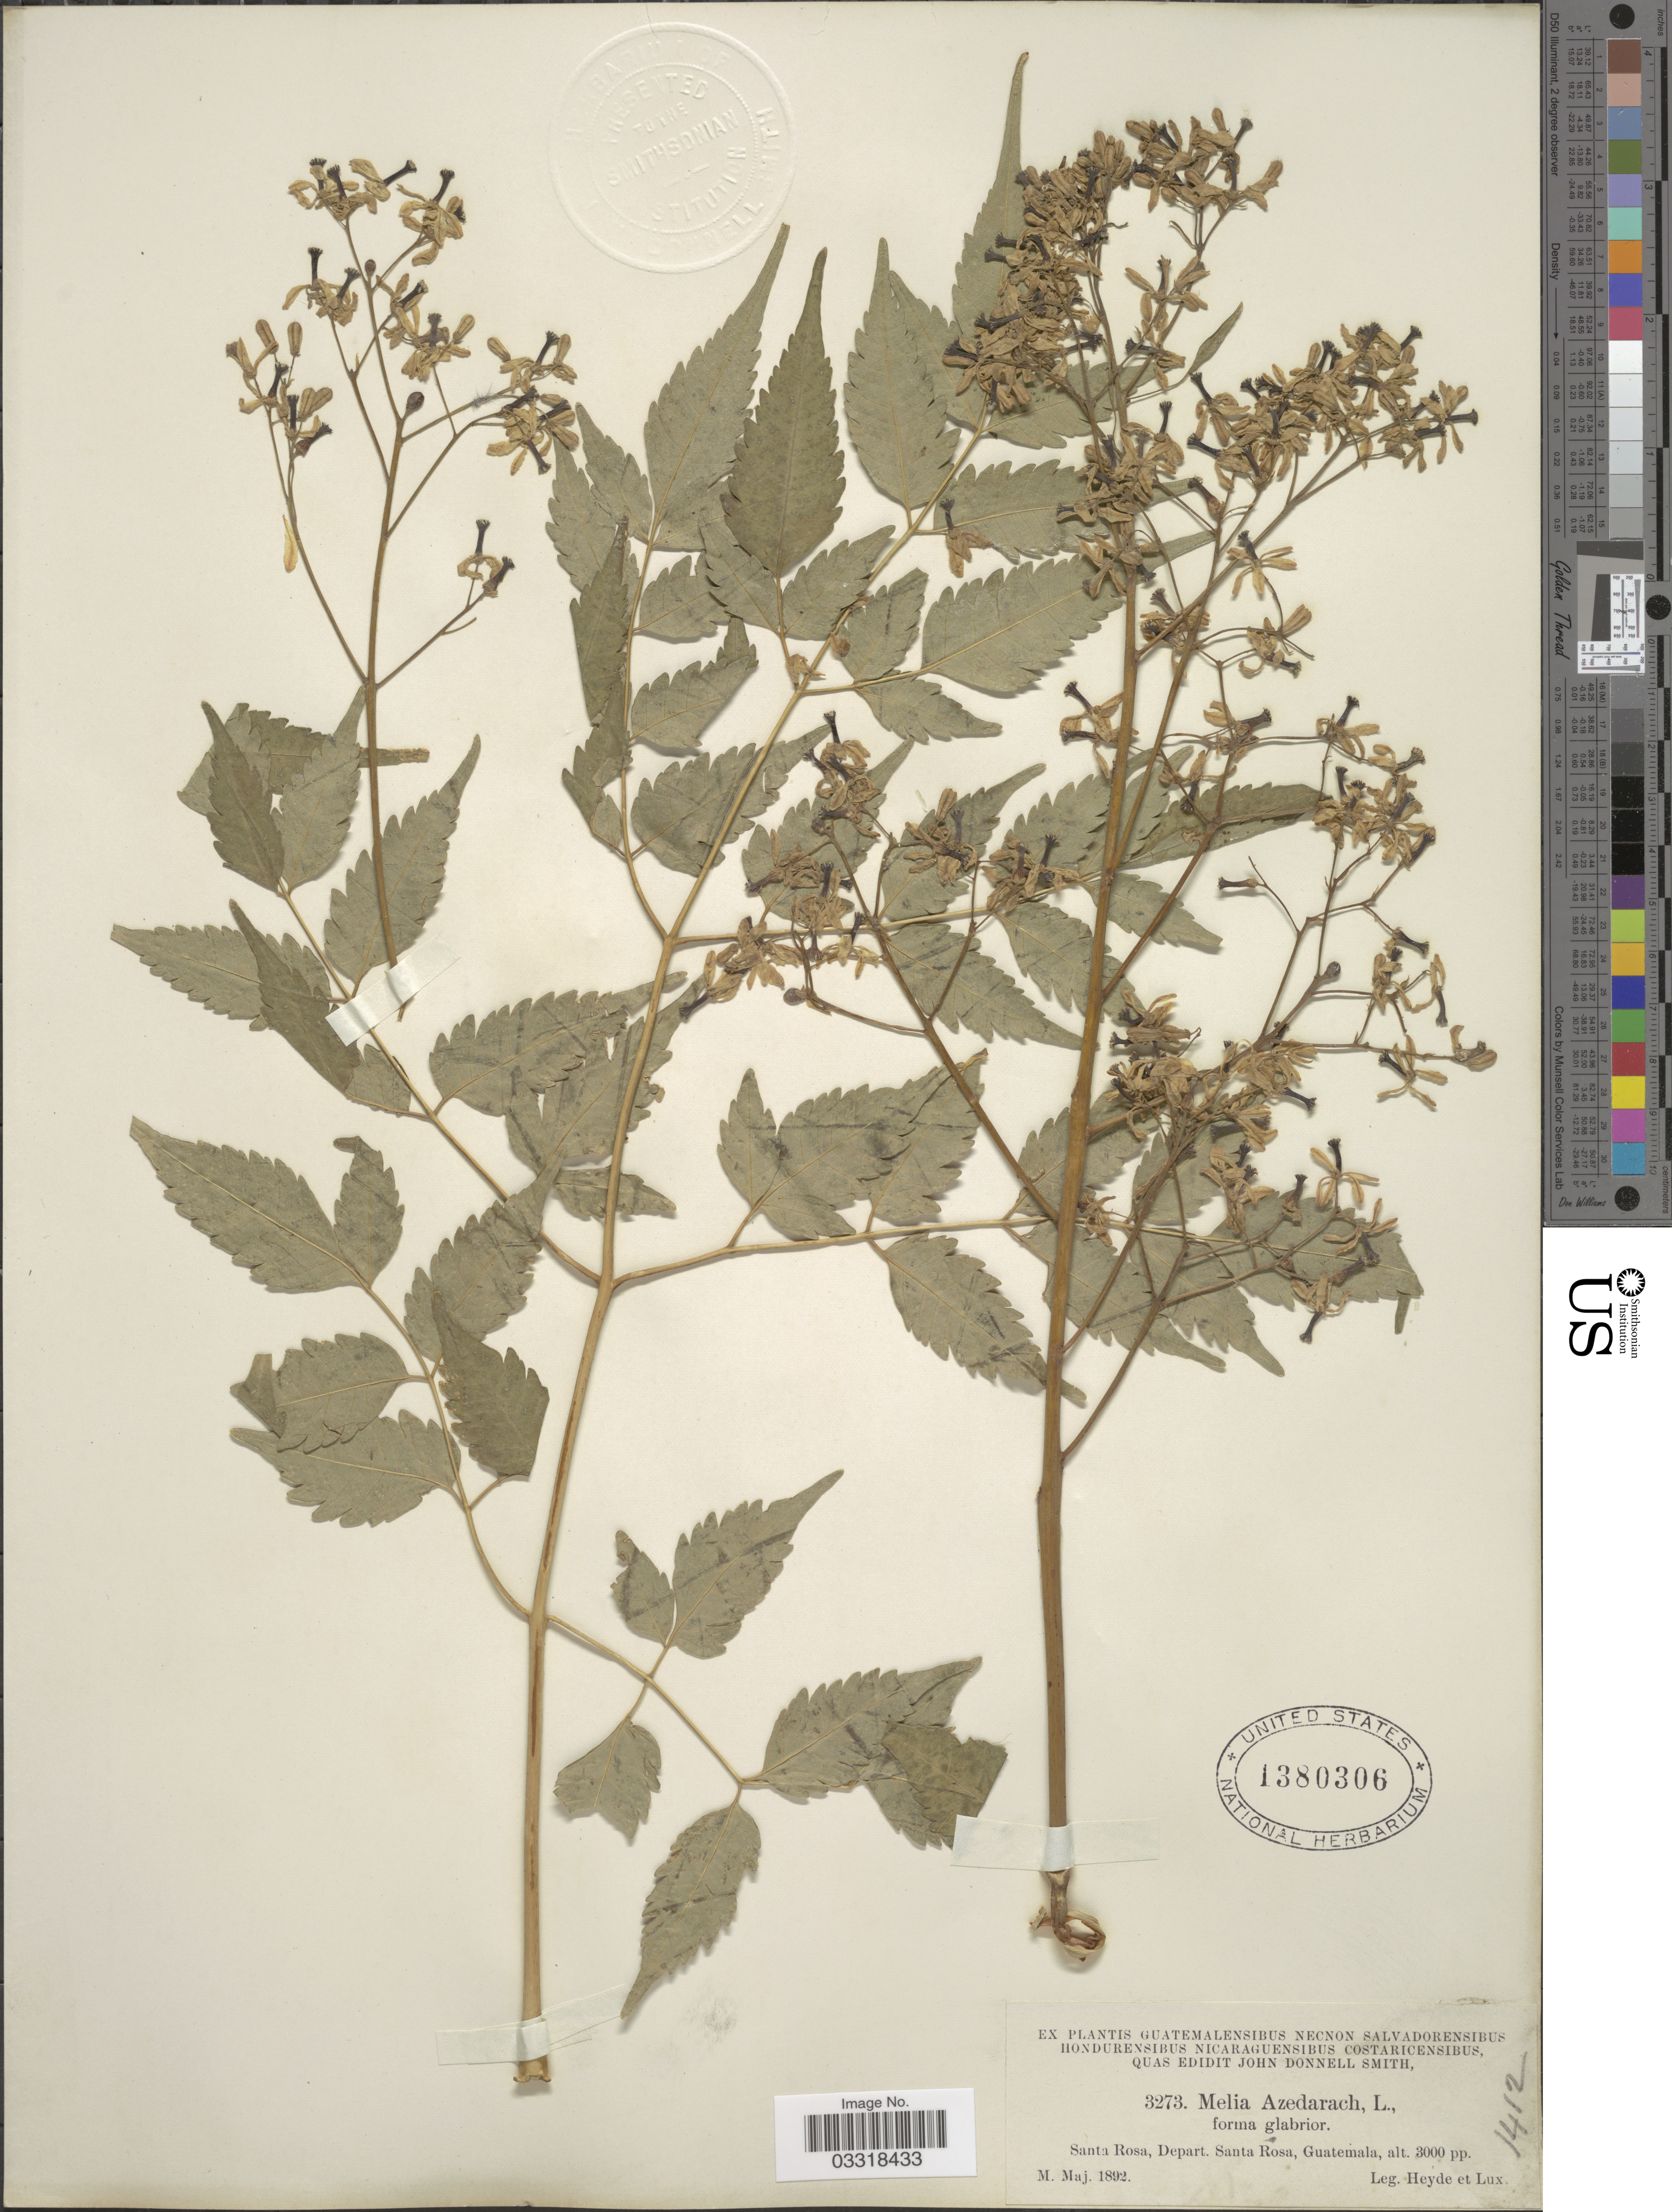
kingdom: Plantae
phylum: Tracheophyta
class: Magnoliopsida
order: Sapindales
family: Meliaceae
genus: Melia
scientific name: Melia azedarach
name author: L.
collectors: Heyde & Lux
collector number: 3273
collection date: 1892-05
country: Guatemala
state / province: Santa Rosa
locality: Santa Rosa, Depart. Santa Rosa.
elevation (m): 914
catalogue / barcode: US 1380306